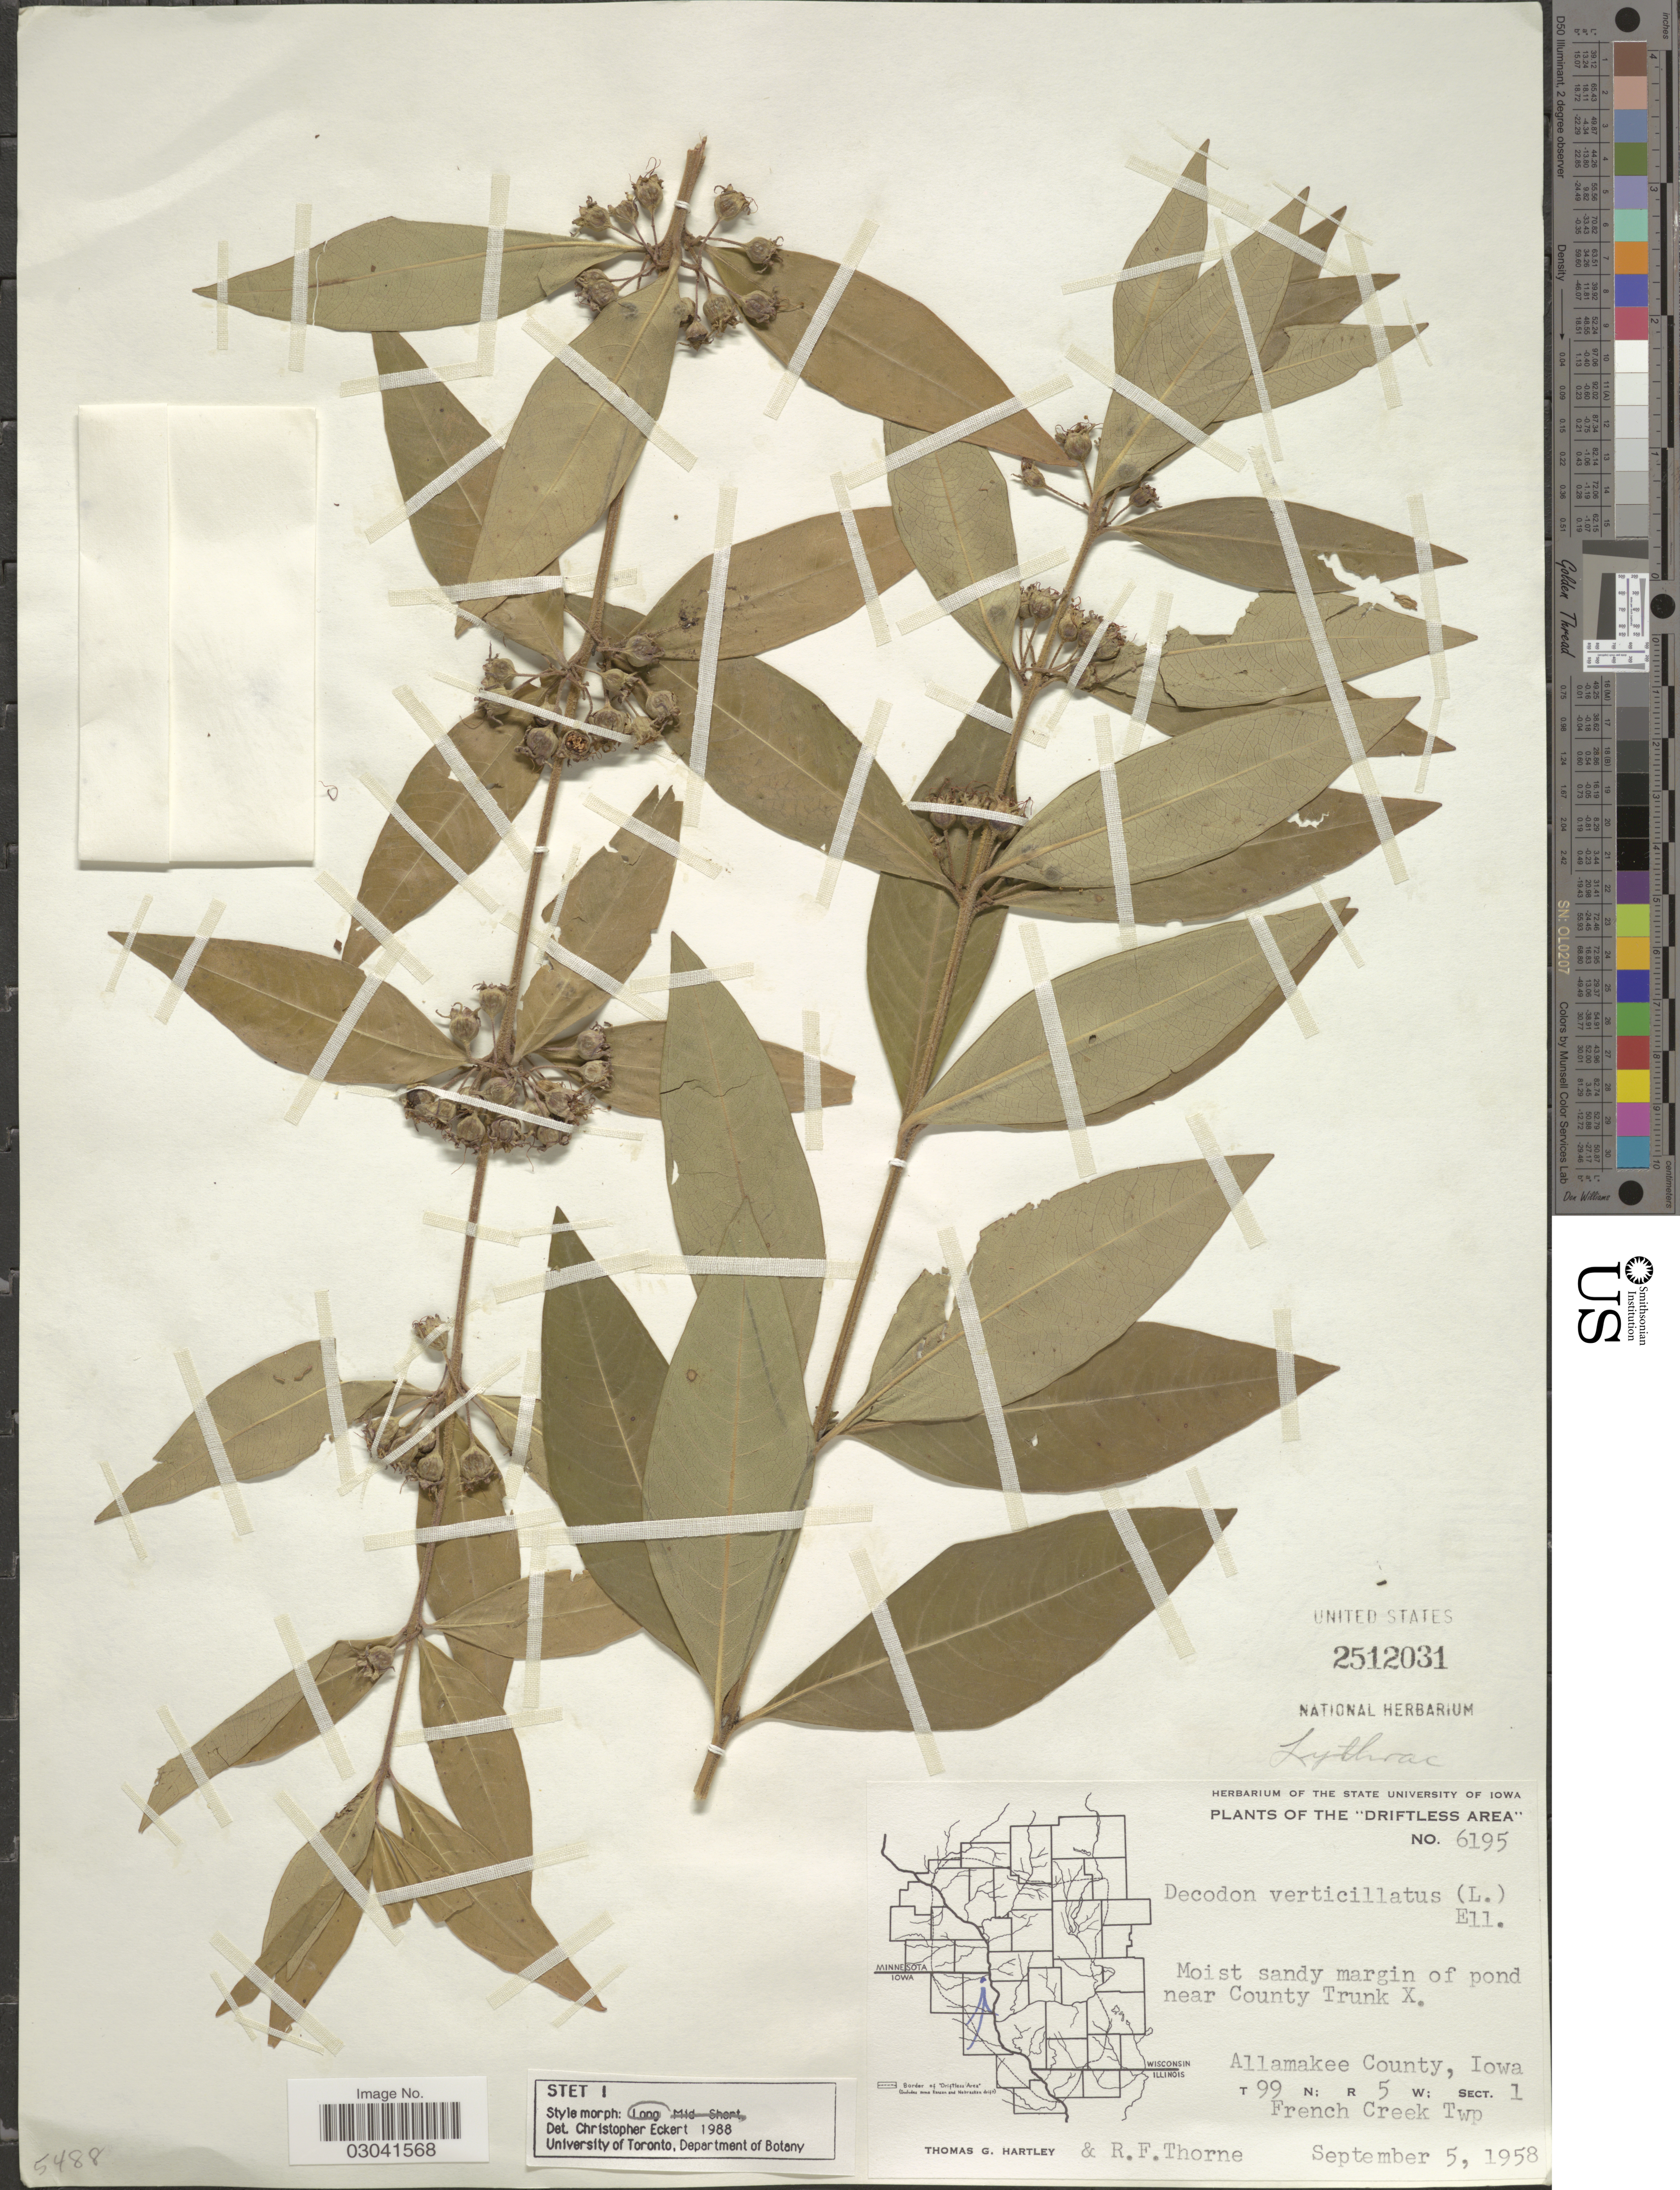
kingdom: Plantae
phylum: Tracheophyta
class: Magnoliopsida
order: Myrtales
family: Lythraceae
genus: Decodon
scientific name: Decodon verticillatus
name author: (L.) Elliott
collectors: T. G. Hartley & R. Thorne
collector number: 6195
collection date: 1958-09-05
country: United States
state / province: Iowa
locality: The "Driftless Area", Moist sandy margin of pond near County Trunk X. Allamakee County. T 99 N; R 5 W; Sect. 1, French Creek Twp.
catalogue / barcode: US 2512031